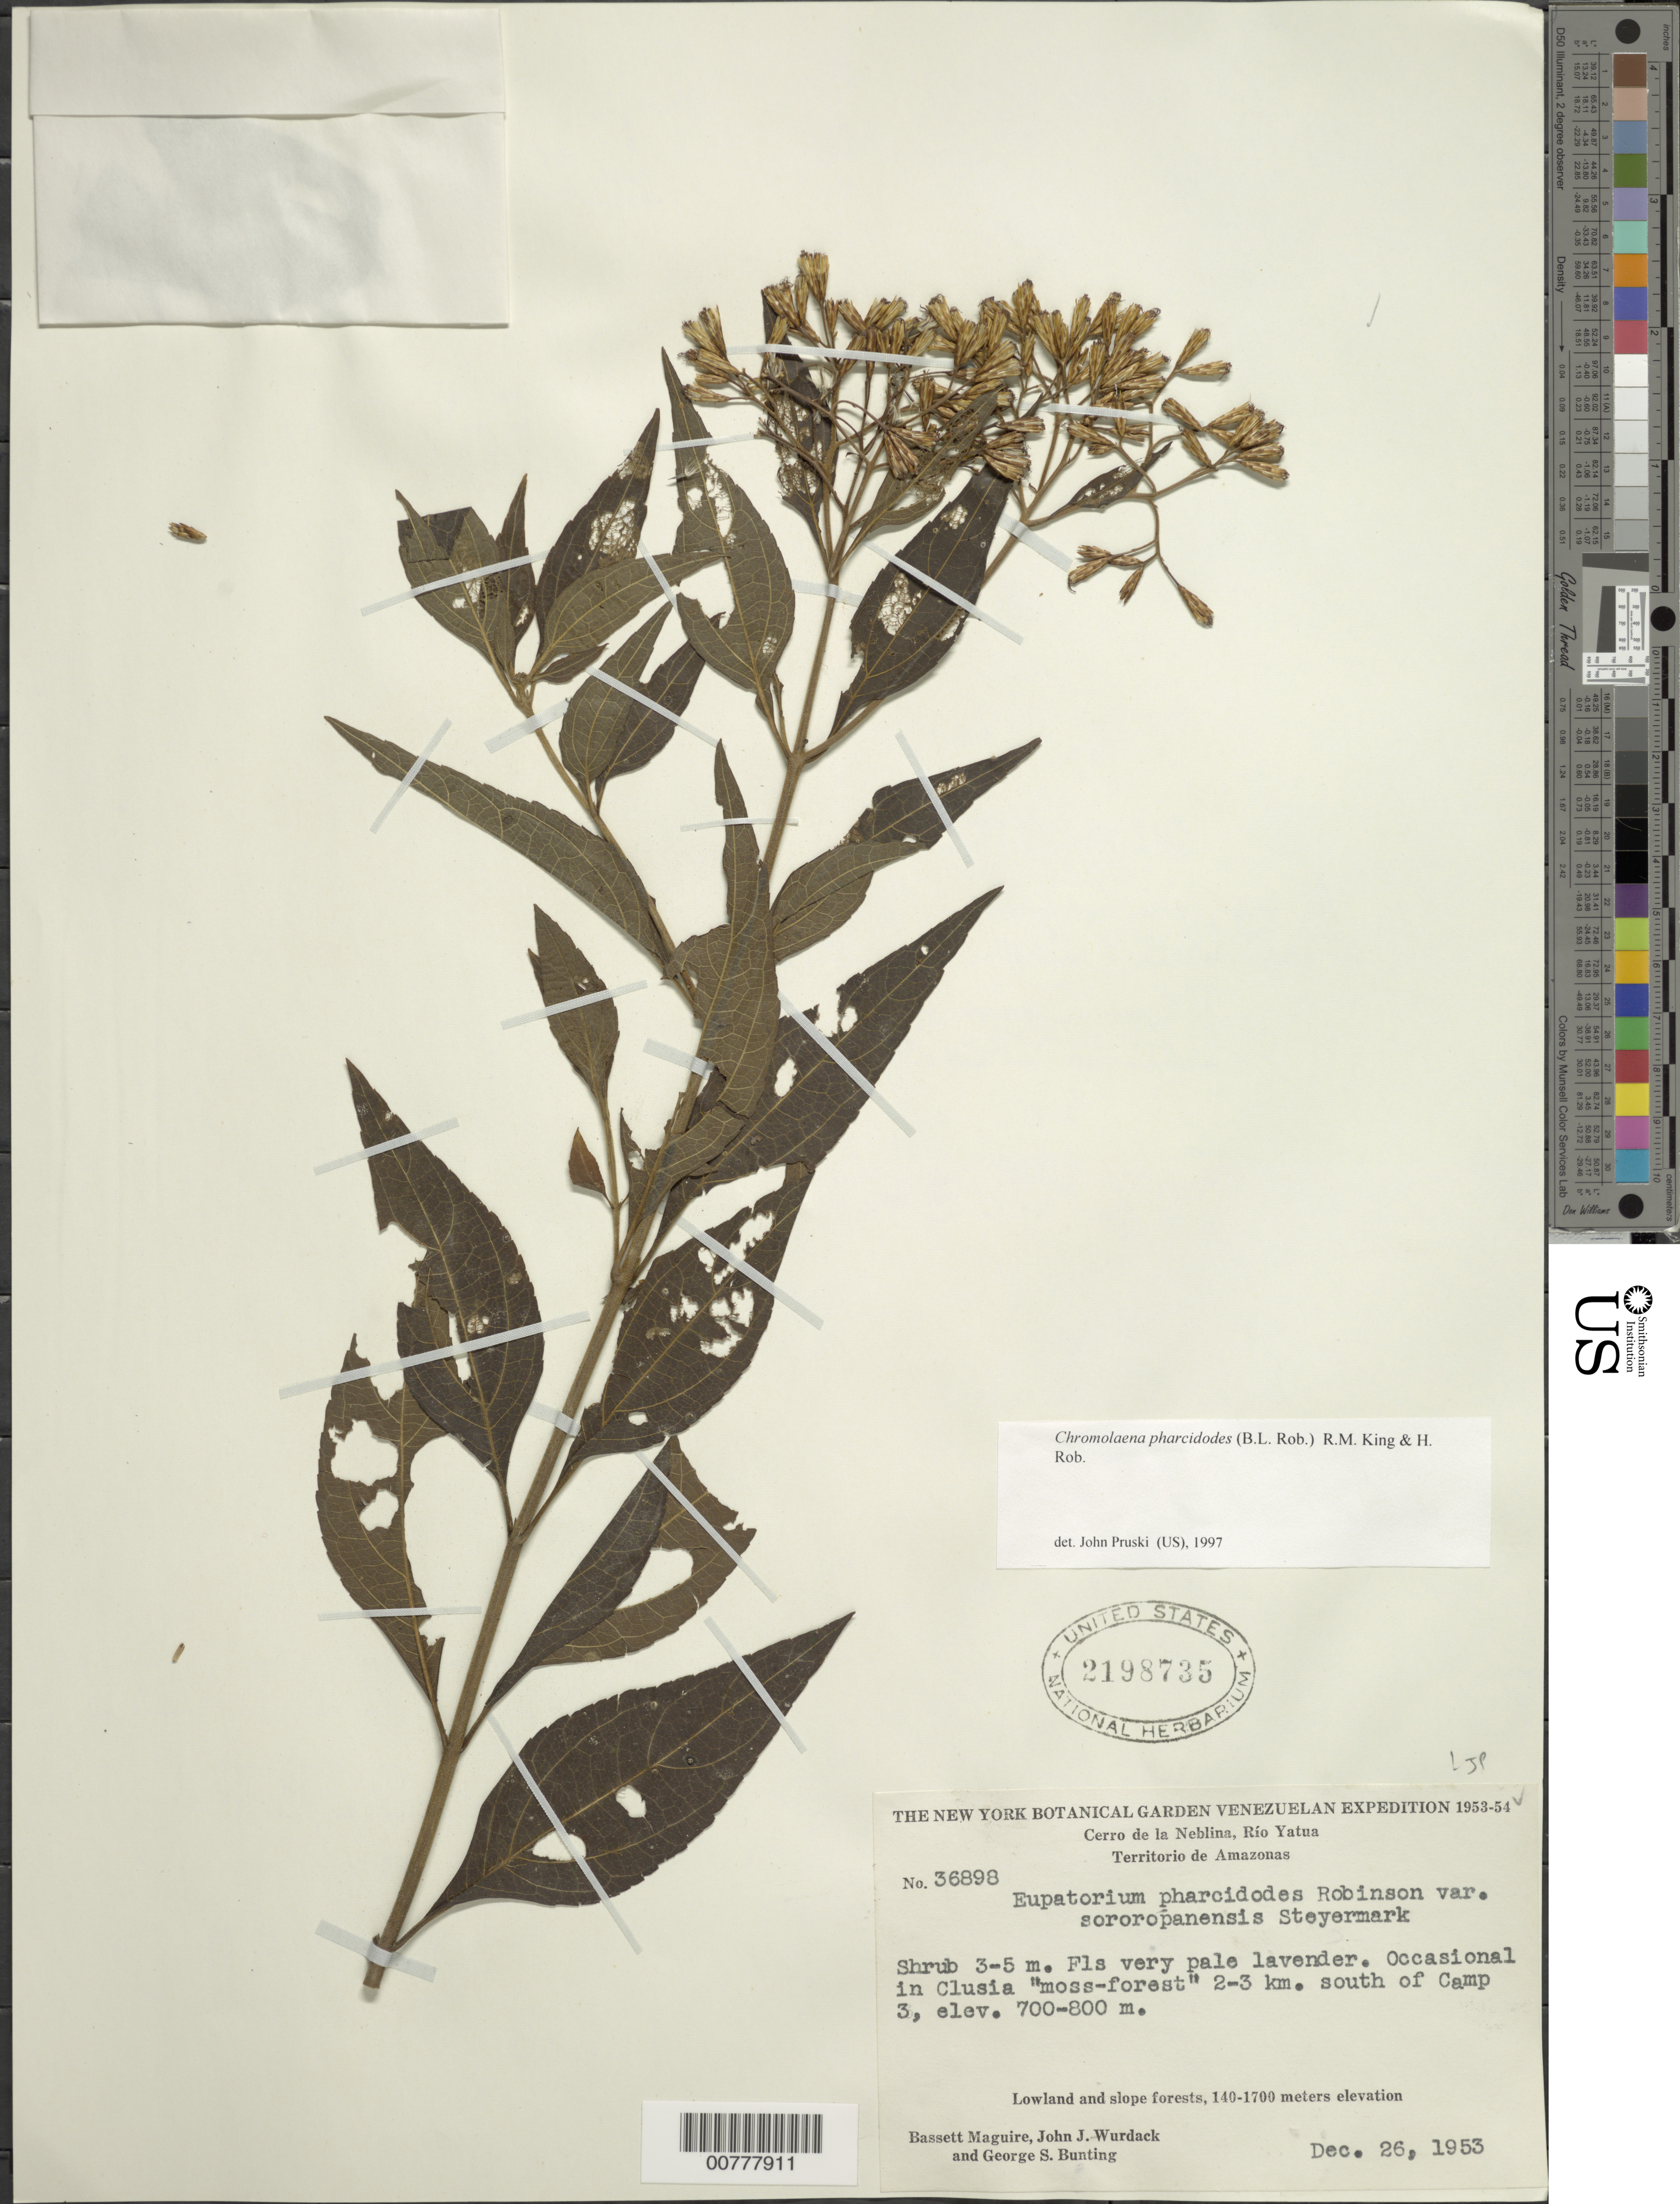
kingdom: Plantae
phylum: Tracheophyta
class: Magnoliopsida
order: Asterales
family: Asteraceae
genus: Chromolaena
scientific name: Chromolaena pharcidodes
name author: (B.L. Rob.) R.M. King & H. Rob.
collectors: B. Maguire, J. J. Wurdack & G. S. Bunting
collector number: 36898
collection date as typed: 26-Dec-53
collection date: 1953-12-26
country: Venezuela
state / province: Amazonas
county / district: Río Negro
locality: Cerro de la Neblina, Río Yatua, 2-3 km south of Camp 3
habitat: Clusia "moss-forest"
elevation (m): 700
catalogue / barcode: US 2198735